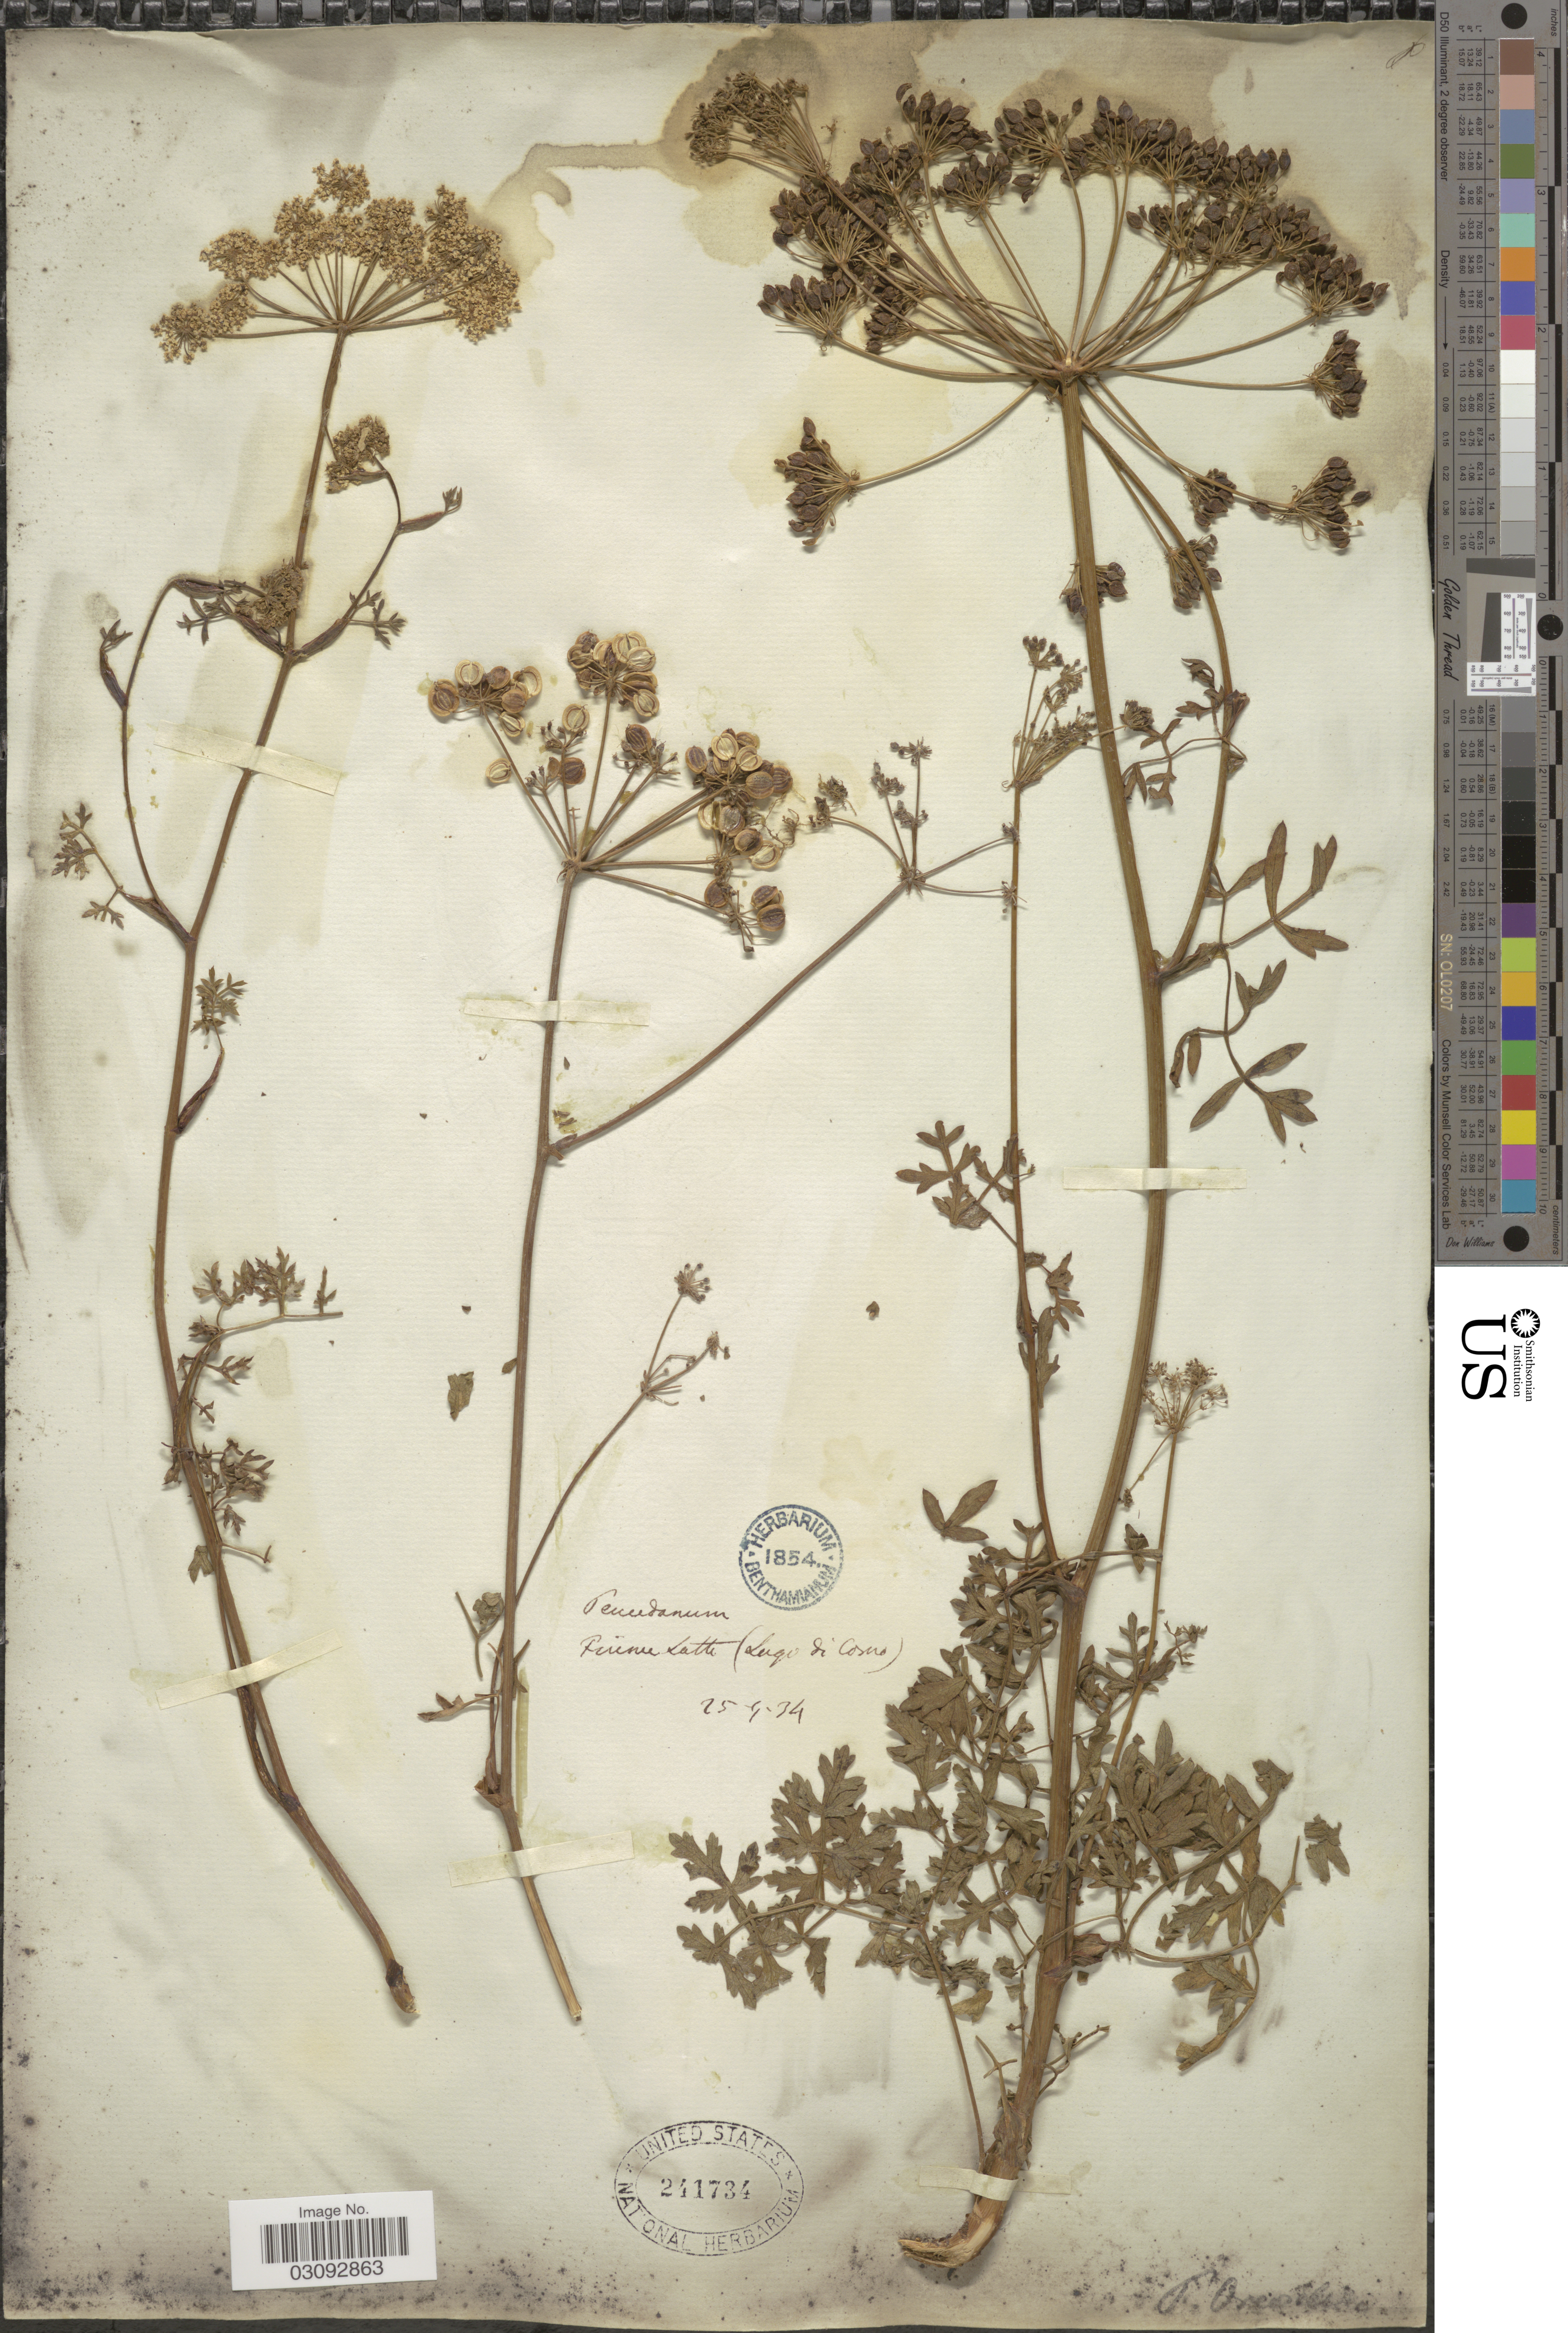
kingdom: Plantae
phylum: Tracheophyta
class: Magnoliopsida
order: Apiales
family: Apiaceae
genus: Peucedanum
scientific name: Peucedanum oreoselinum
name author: (L.) Moench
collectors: Ex herb. Benthamianum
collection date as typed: Transcribed d/m/y: 25/9/34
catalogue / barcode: US 241734